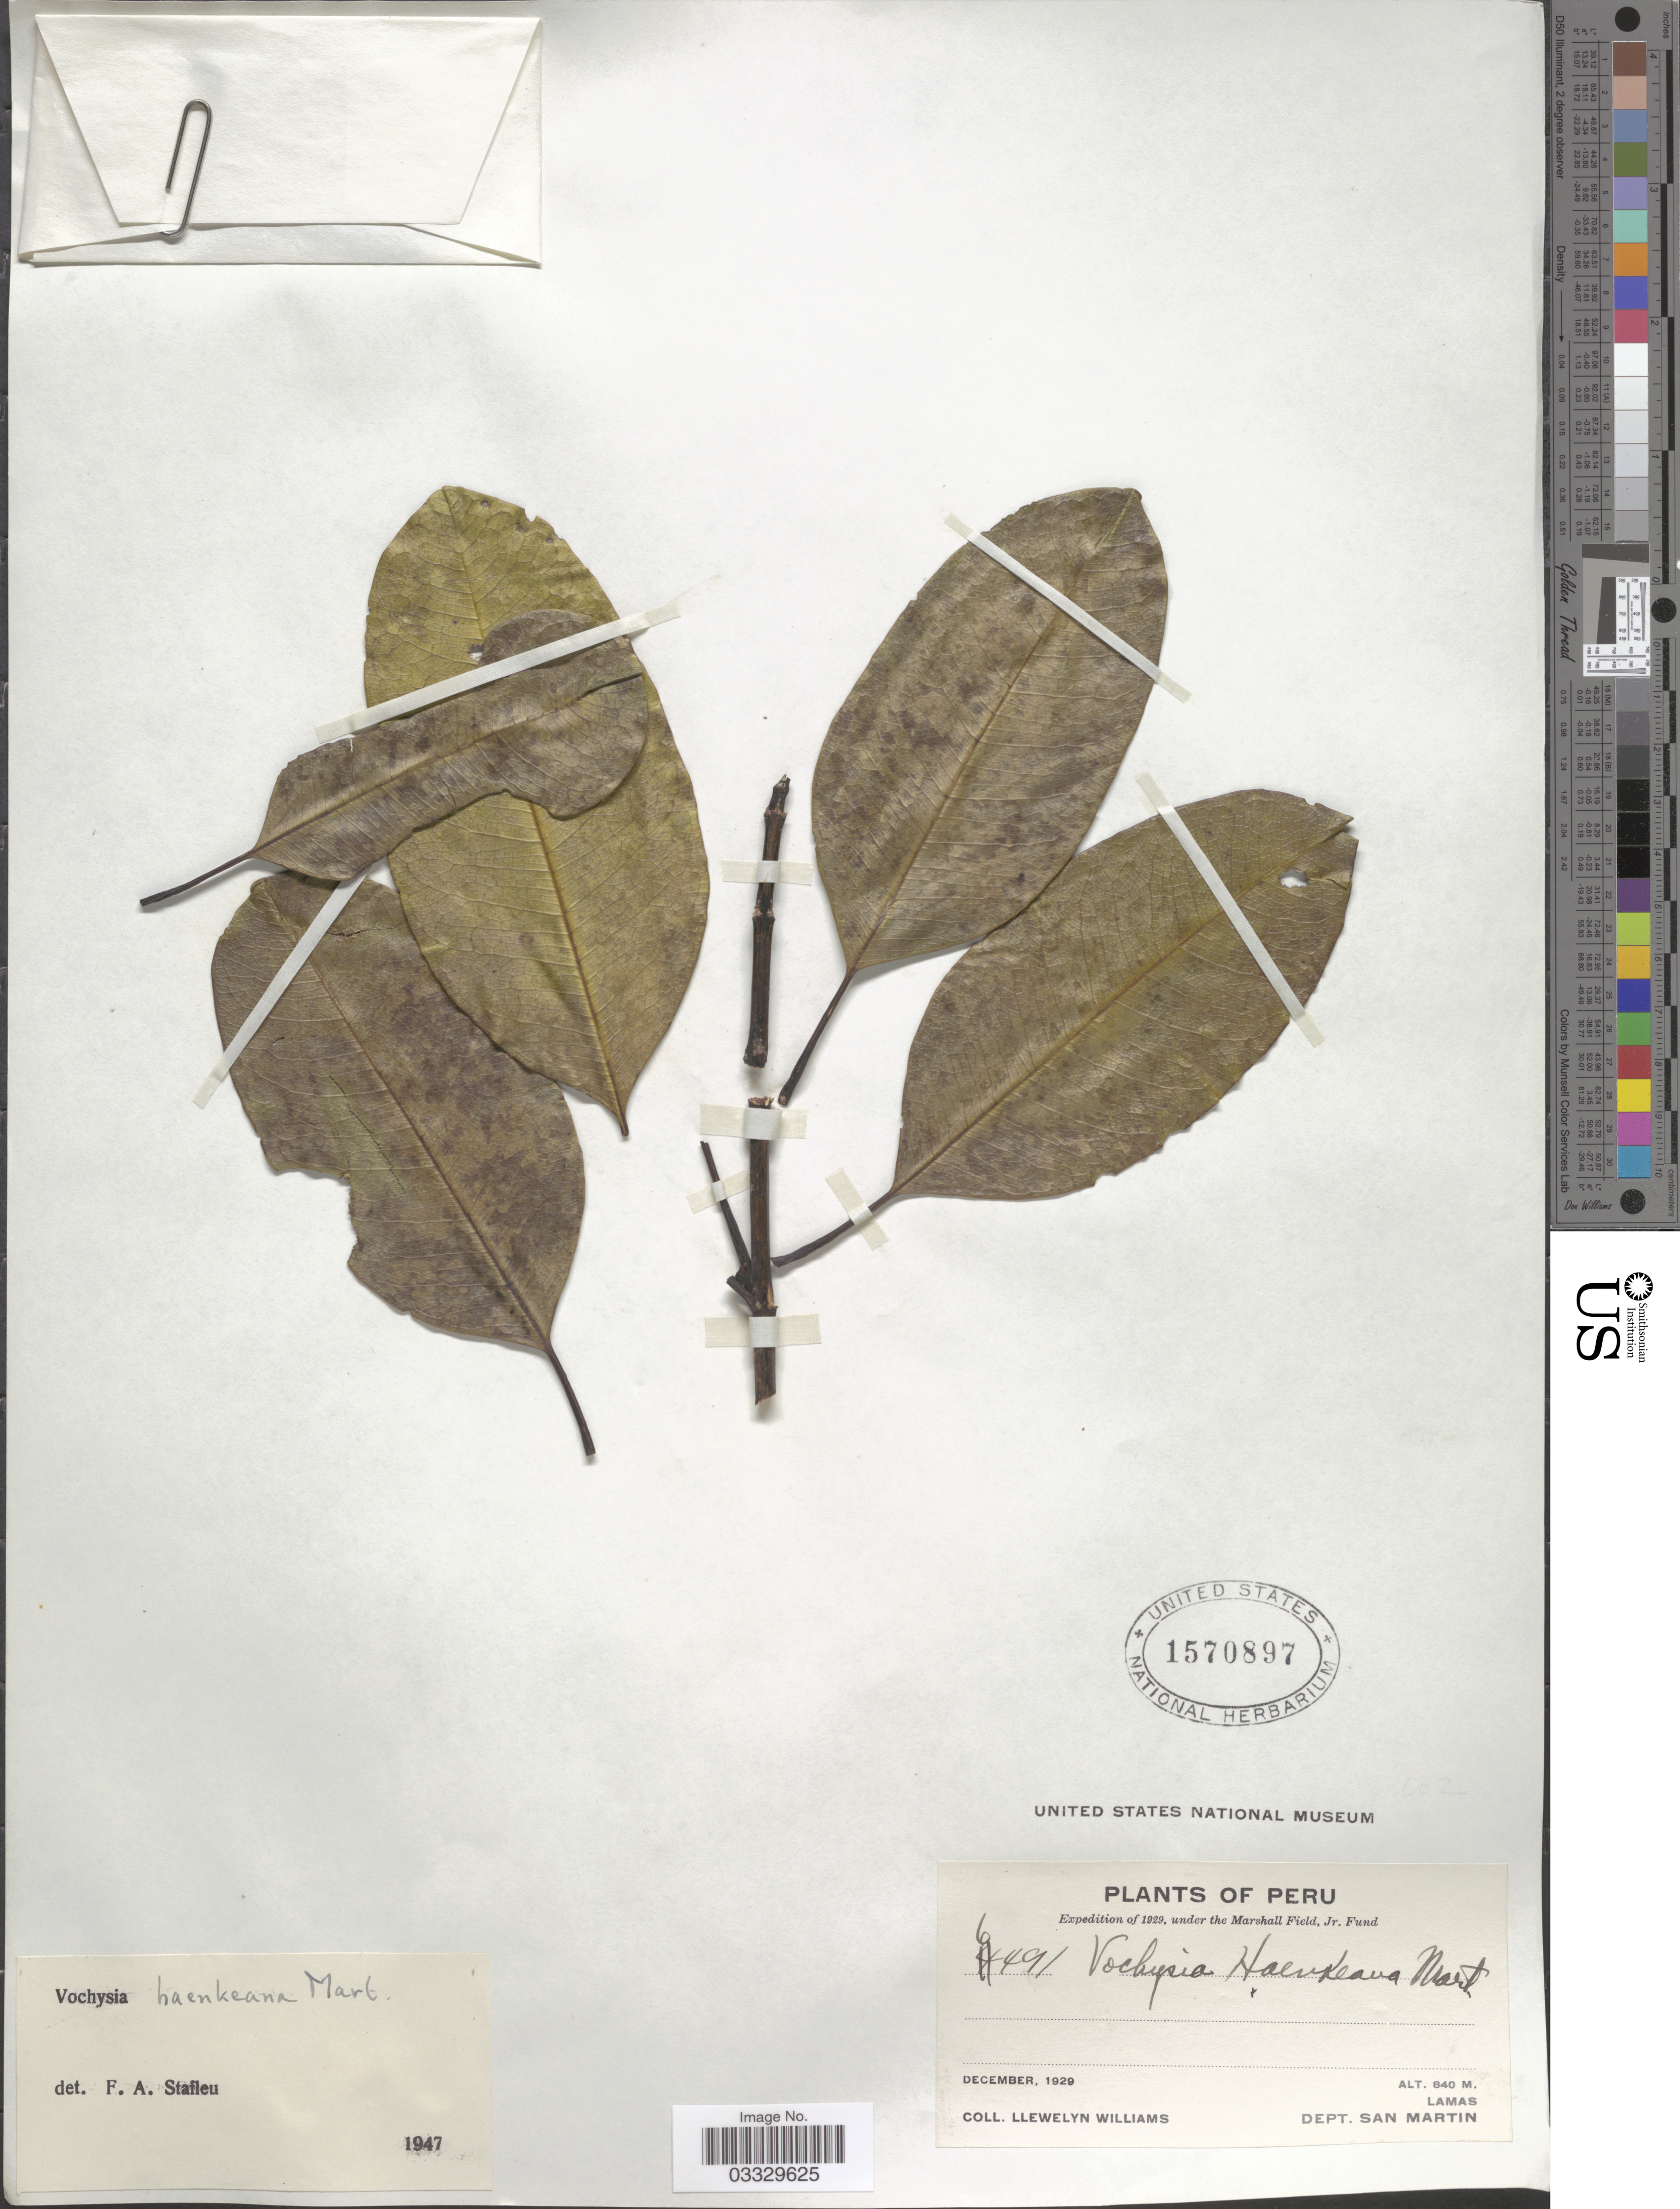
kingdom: Plantae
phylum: Tracheophyta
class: Magnoliopsida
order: Myrtales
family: Vochysiaceae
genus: Vochysia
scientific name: Vochysia haenkeana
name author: Mart.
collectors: Ll. Williams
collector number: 6491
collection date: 1929-12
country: Peru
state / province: San Martín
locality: Lamas. Dept. San Martin.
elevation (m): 840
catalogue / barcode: US 1570897